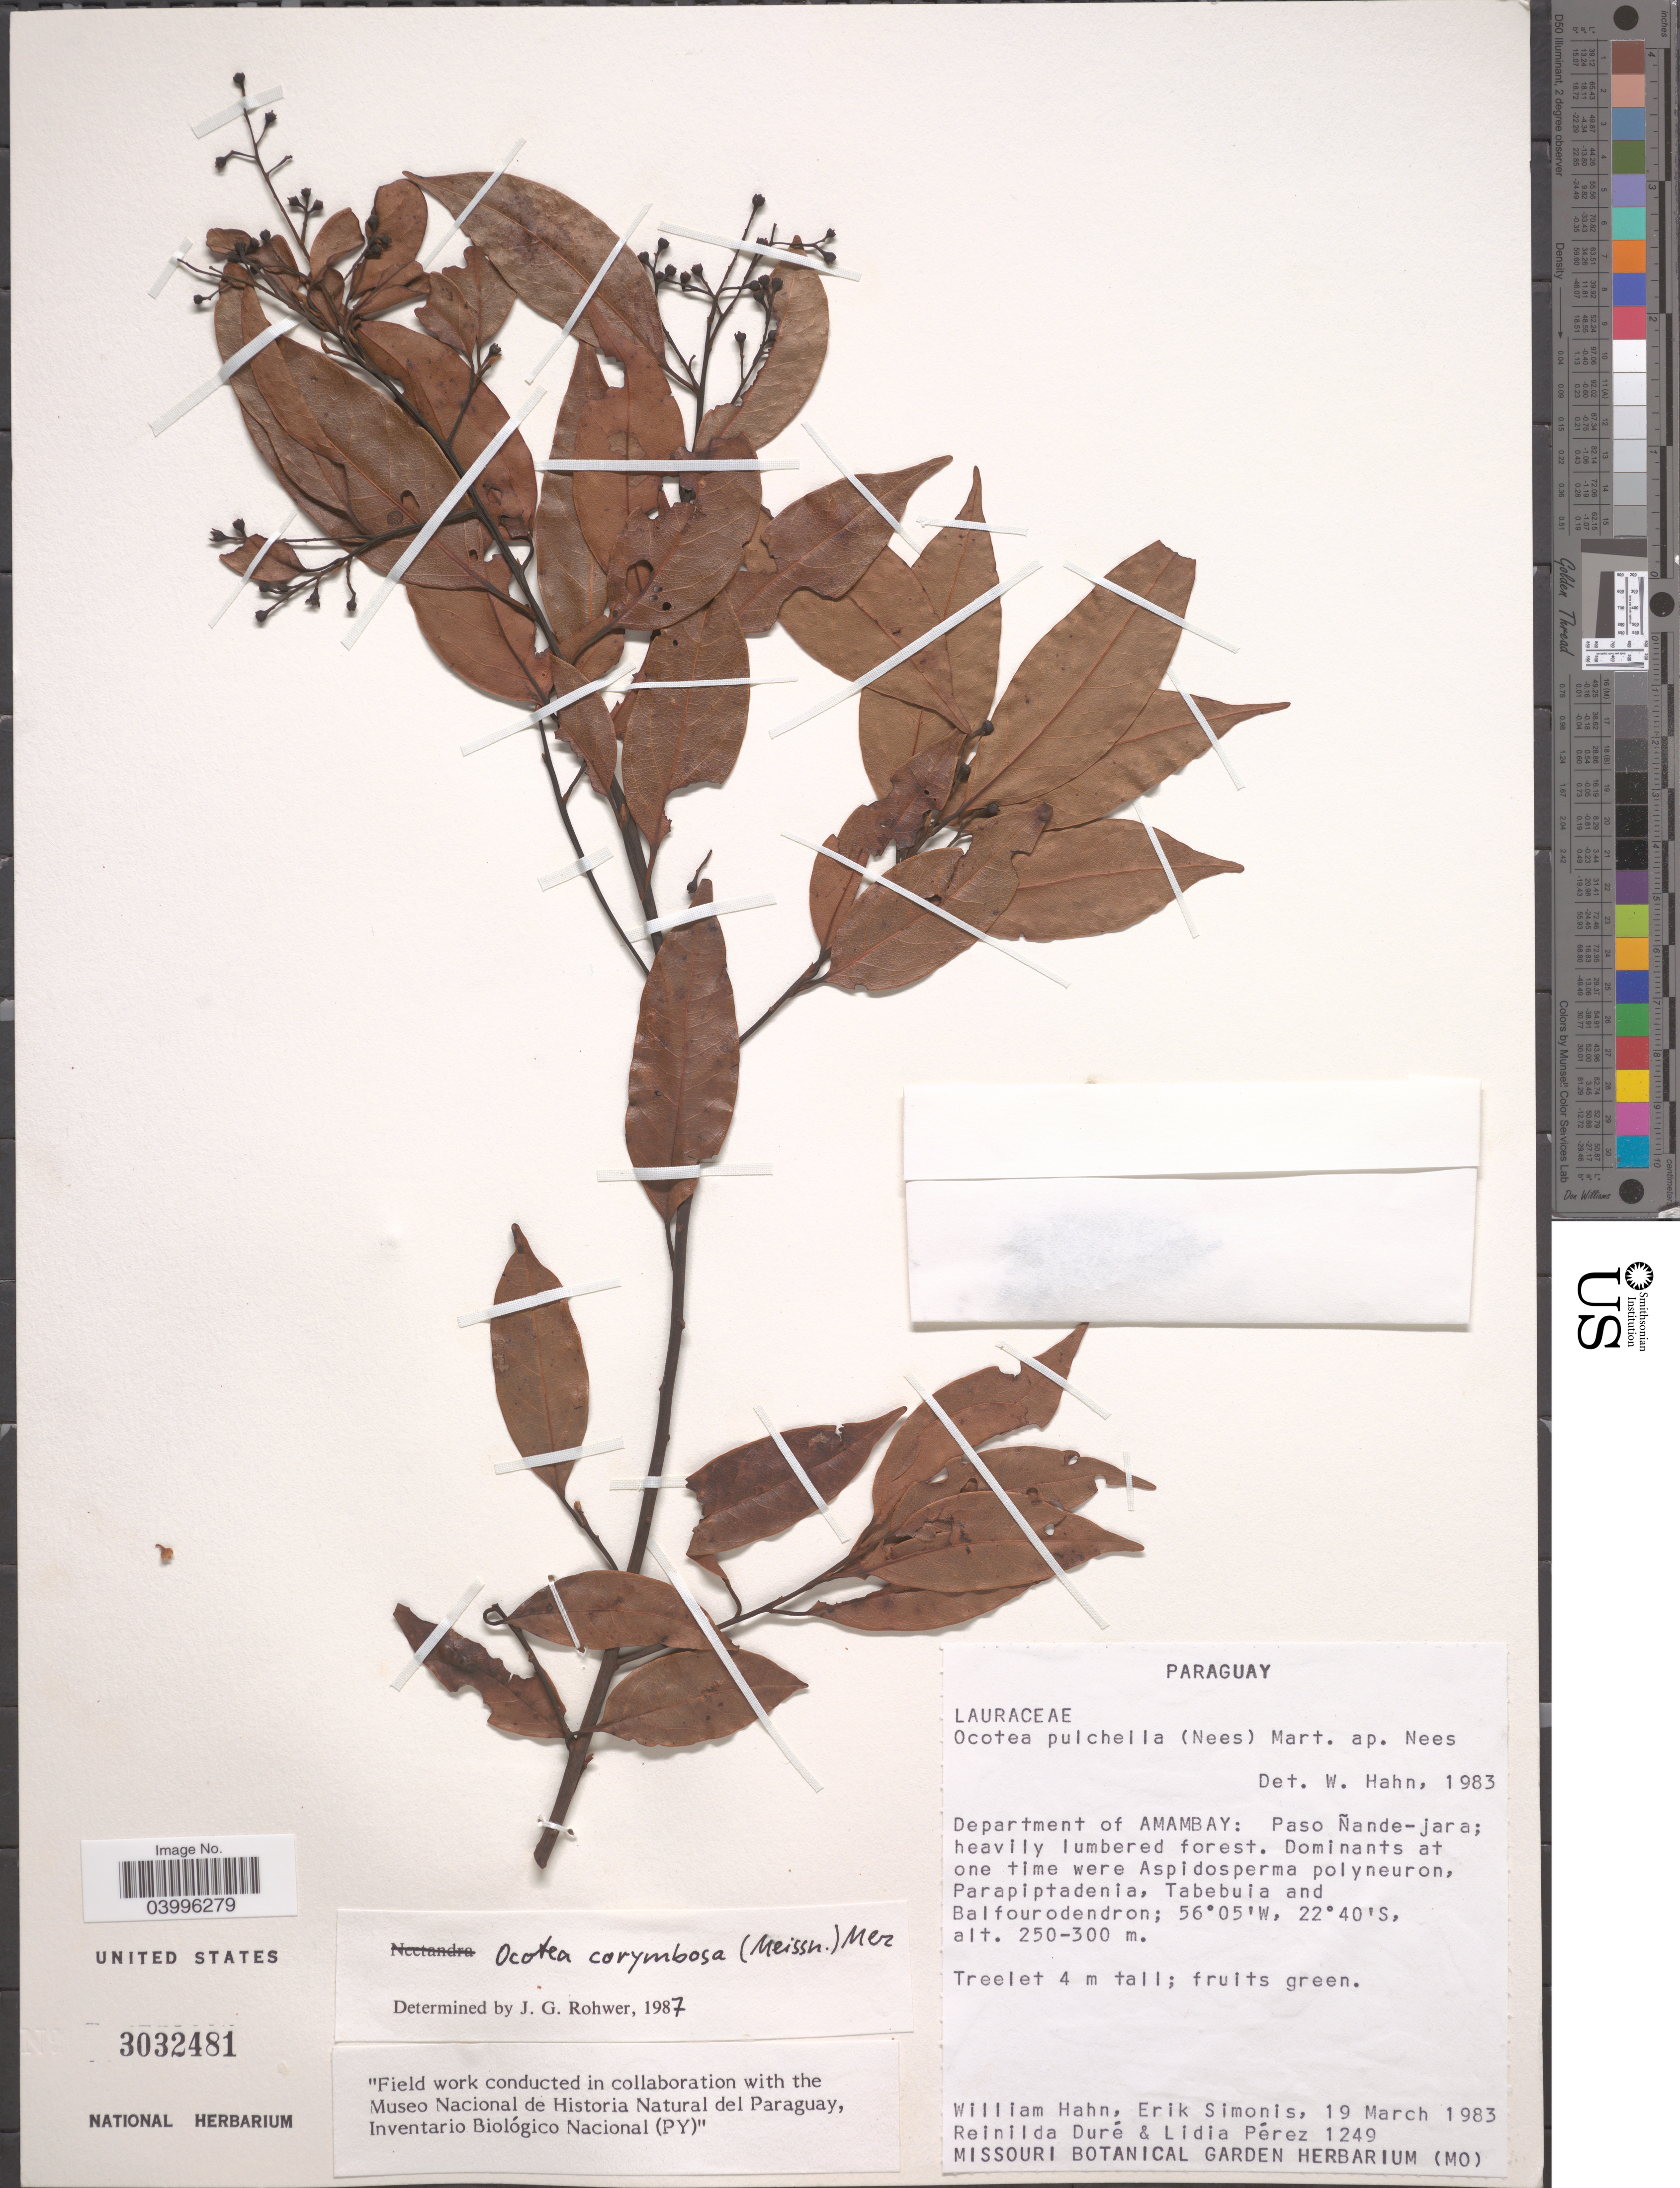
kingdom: Plantae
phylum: Tracheophyta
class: Magnoliopsida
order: Laurales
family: Lauraceae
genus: Ocotea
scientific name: Ocotea corymbosa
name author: (Meisn.) Mez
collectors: W. Hahn, E. Simonis, R. Duré & L. Pérez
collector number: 1249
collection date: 1983-03-19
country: Paraguay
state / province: Amambay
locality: Departamento of Amambay: Paso Ñande-jara.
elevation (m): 250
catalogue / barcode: US 3032481